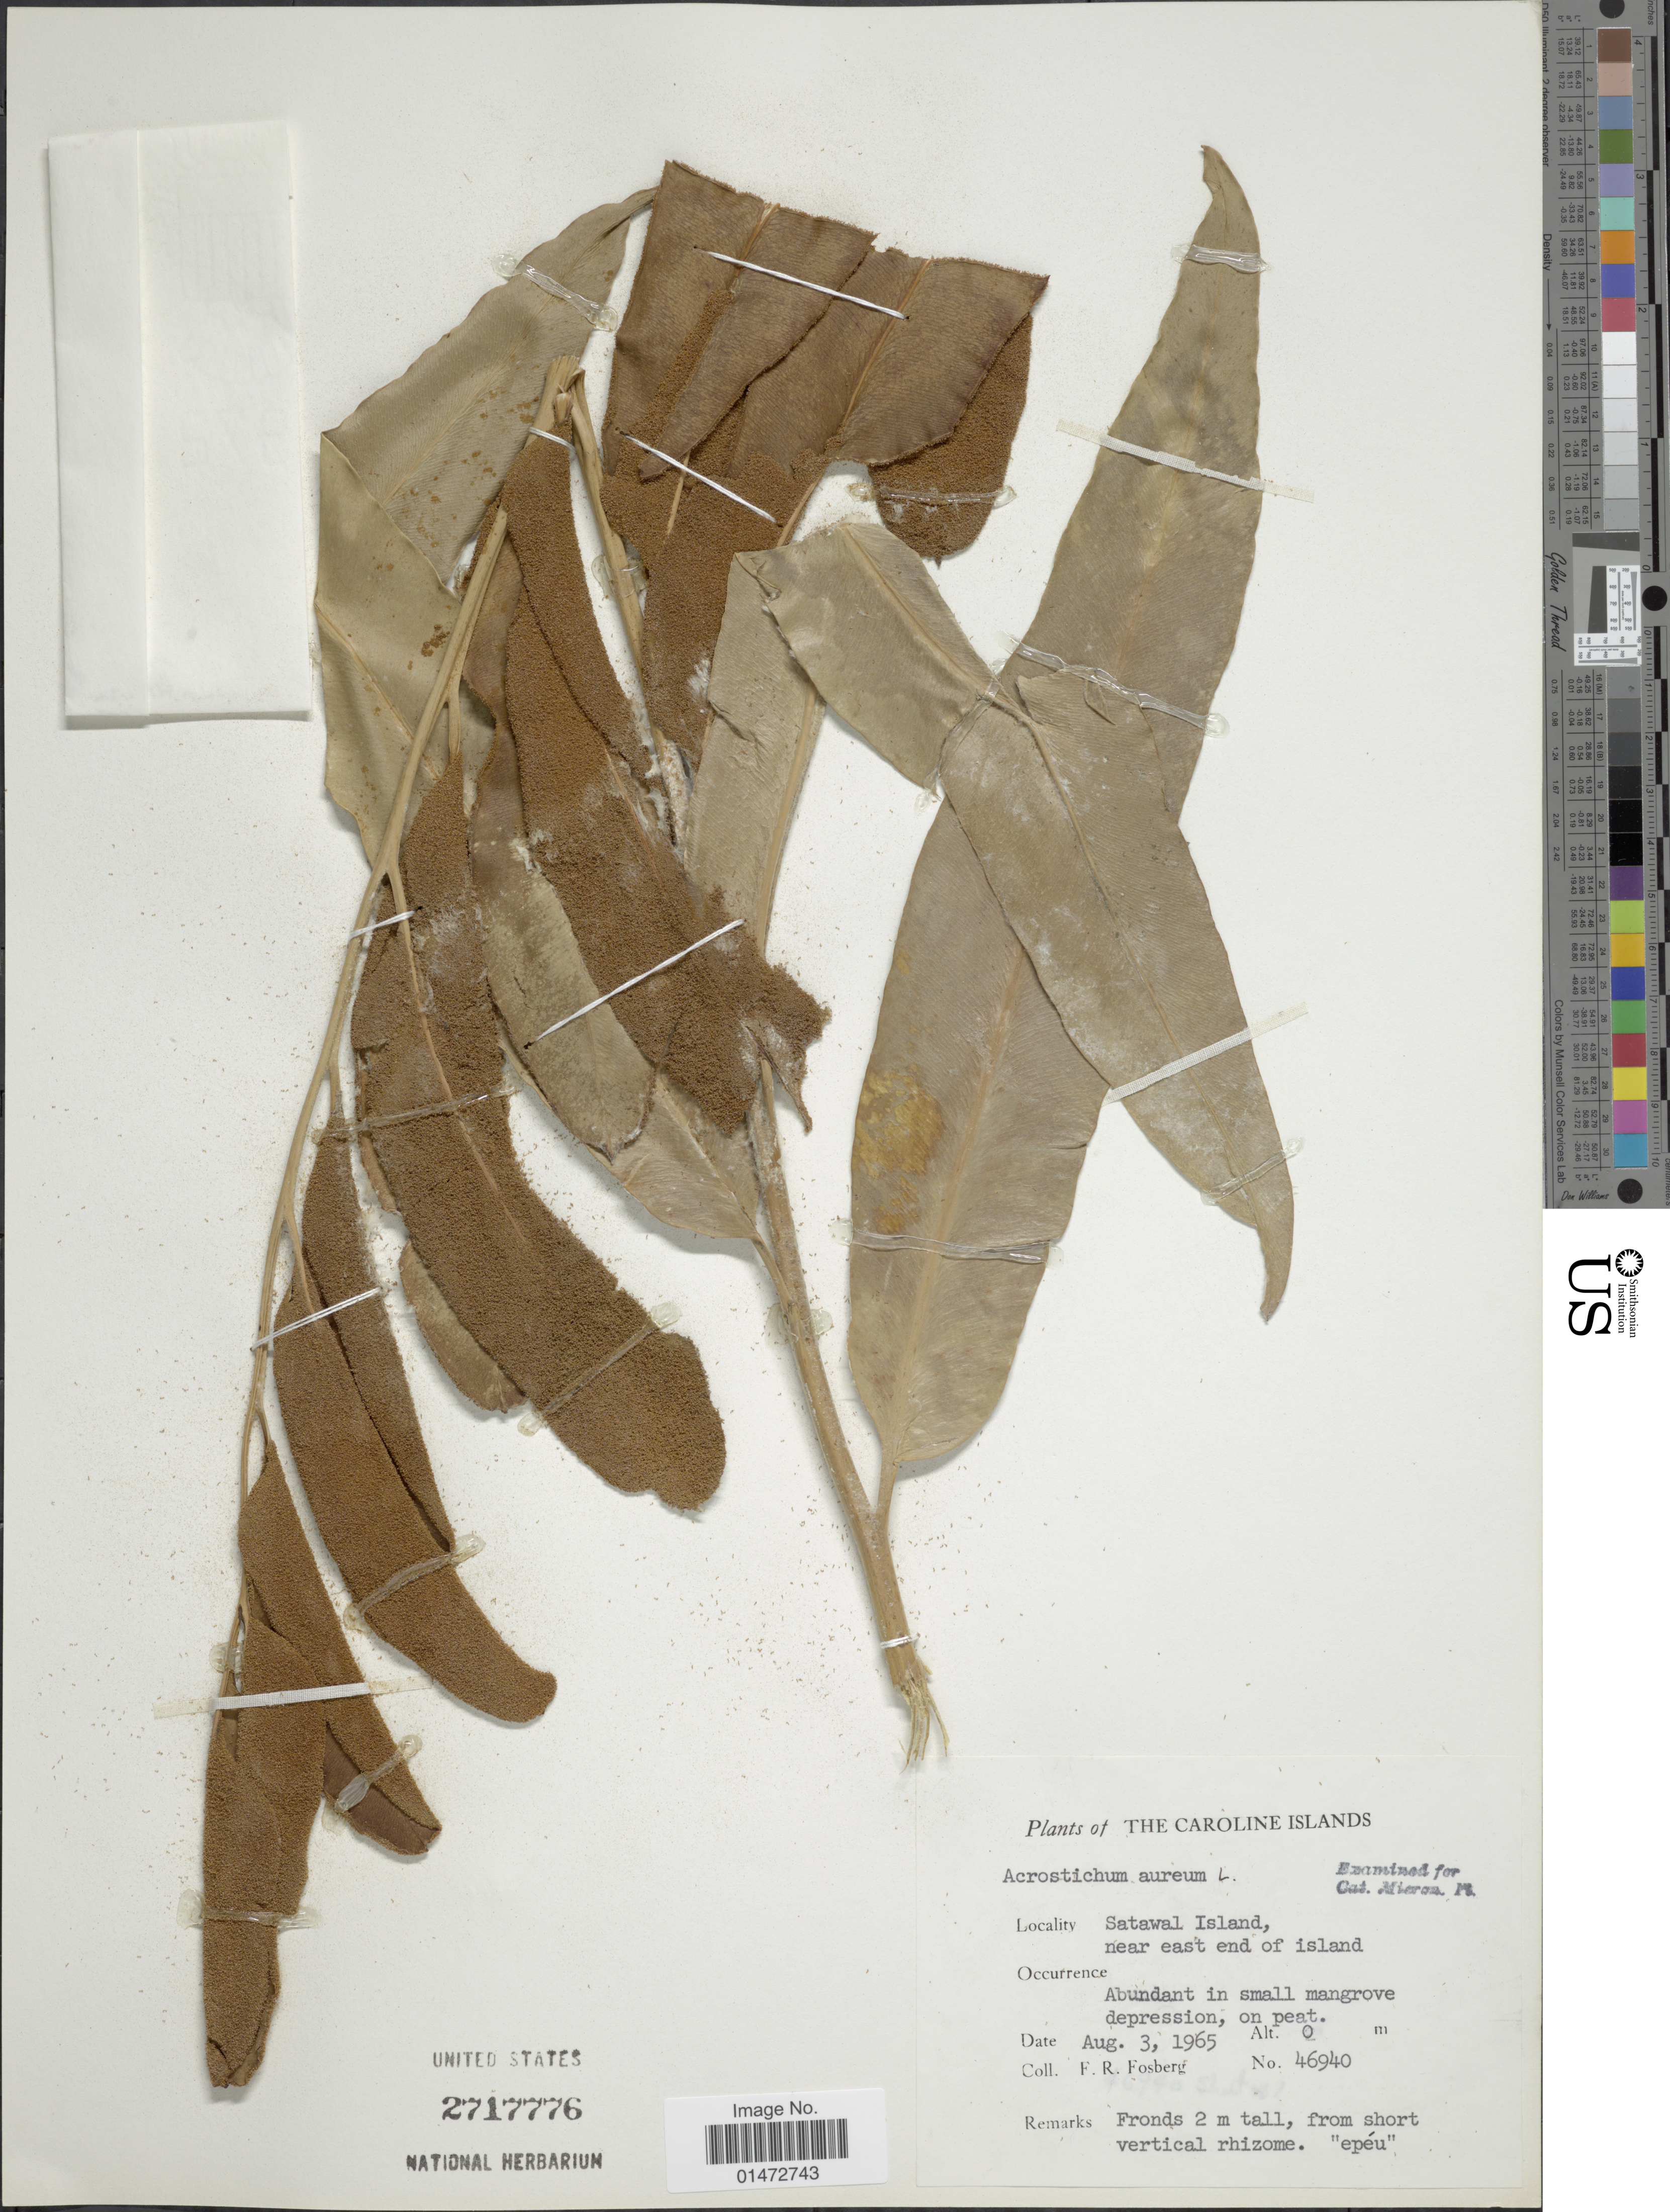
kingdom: Plantae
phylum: Tracheophyta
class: Polypodiopsida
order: Polypodiales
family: Pteridaceae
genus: Acrostichum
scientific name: Acrostichum aureum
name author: L.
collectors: F. R. Fosberg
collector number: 46940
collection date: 1965-08-03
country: Micronesia, Federated States of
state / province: Yap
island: Satawal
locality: The Caroline Islands. Satawal Island, near east end of island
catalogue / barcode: US 2717776